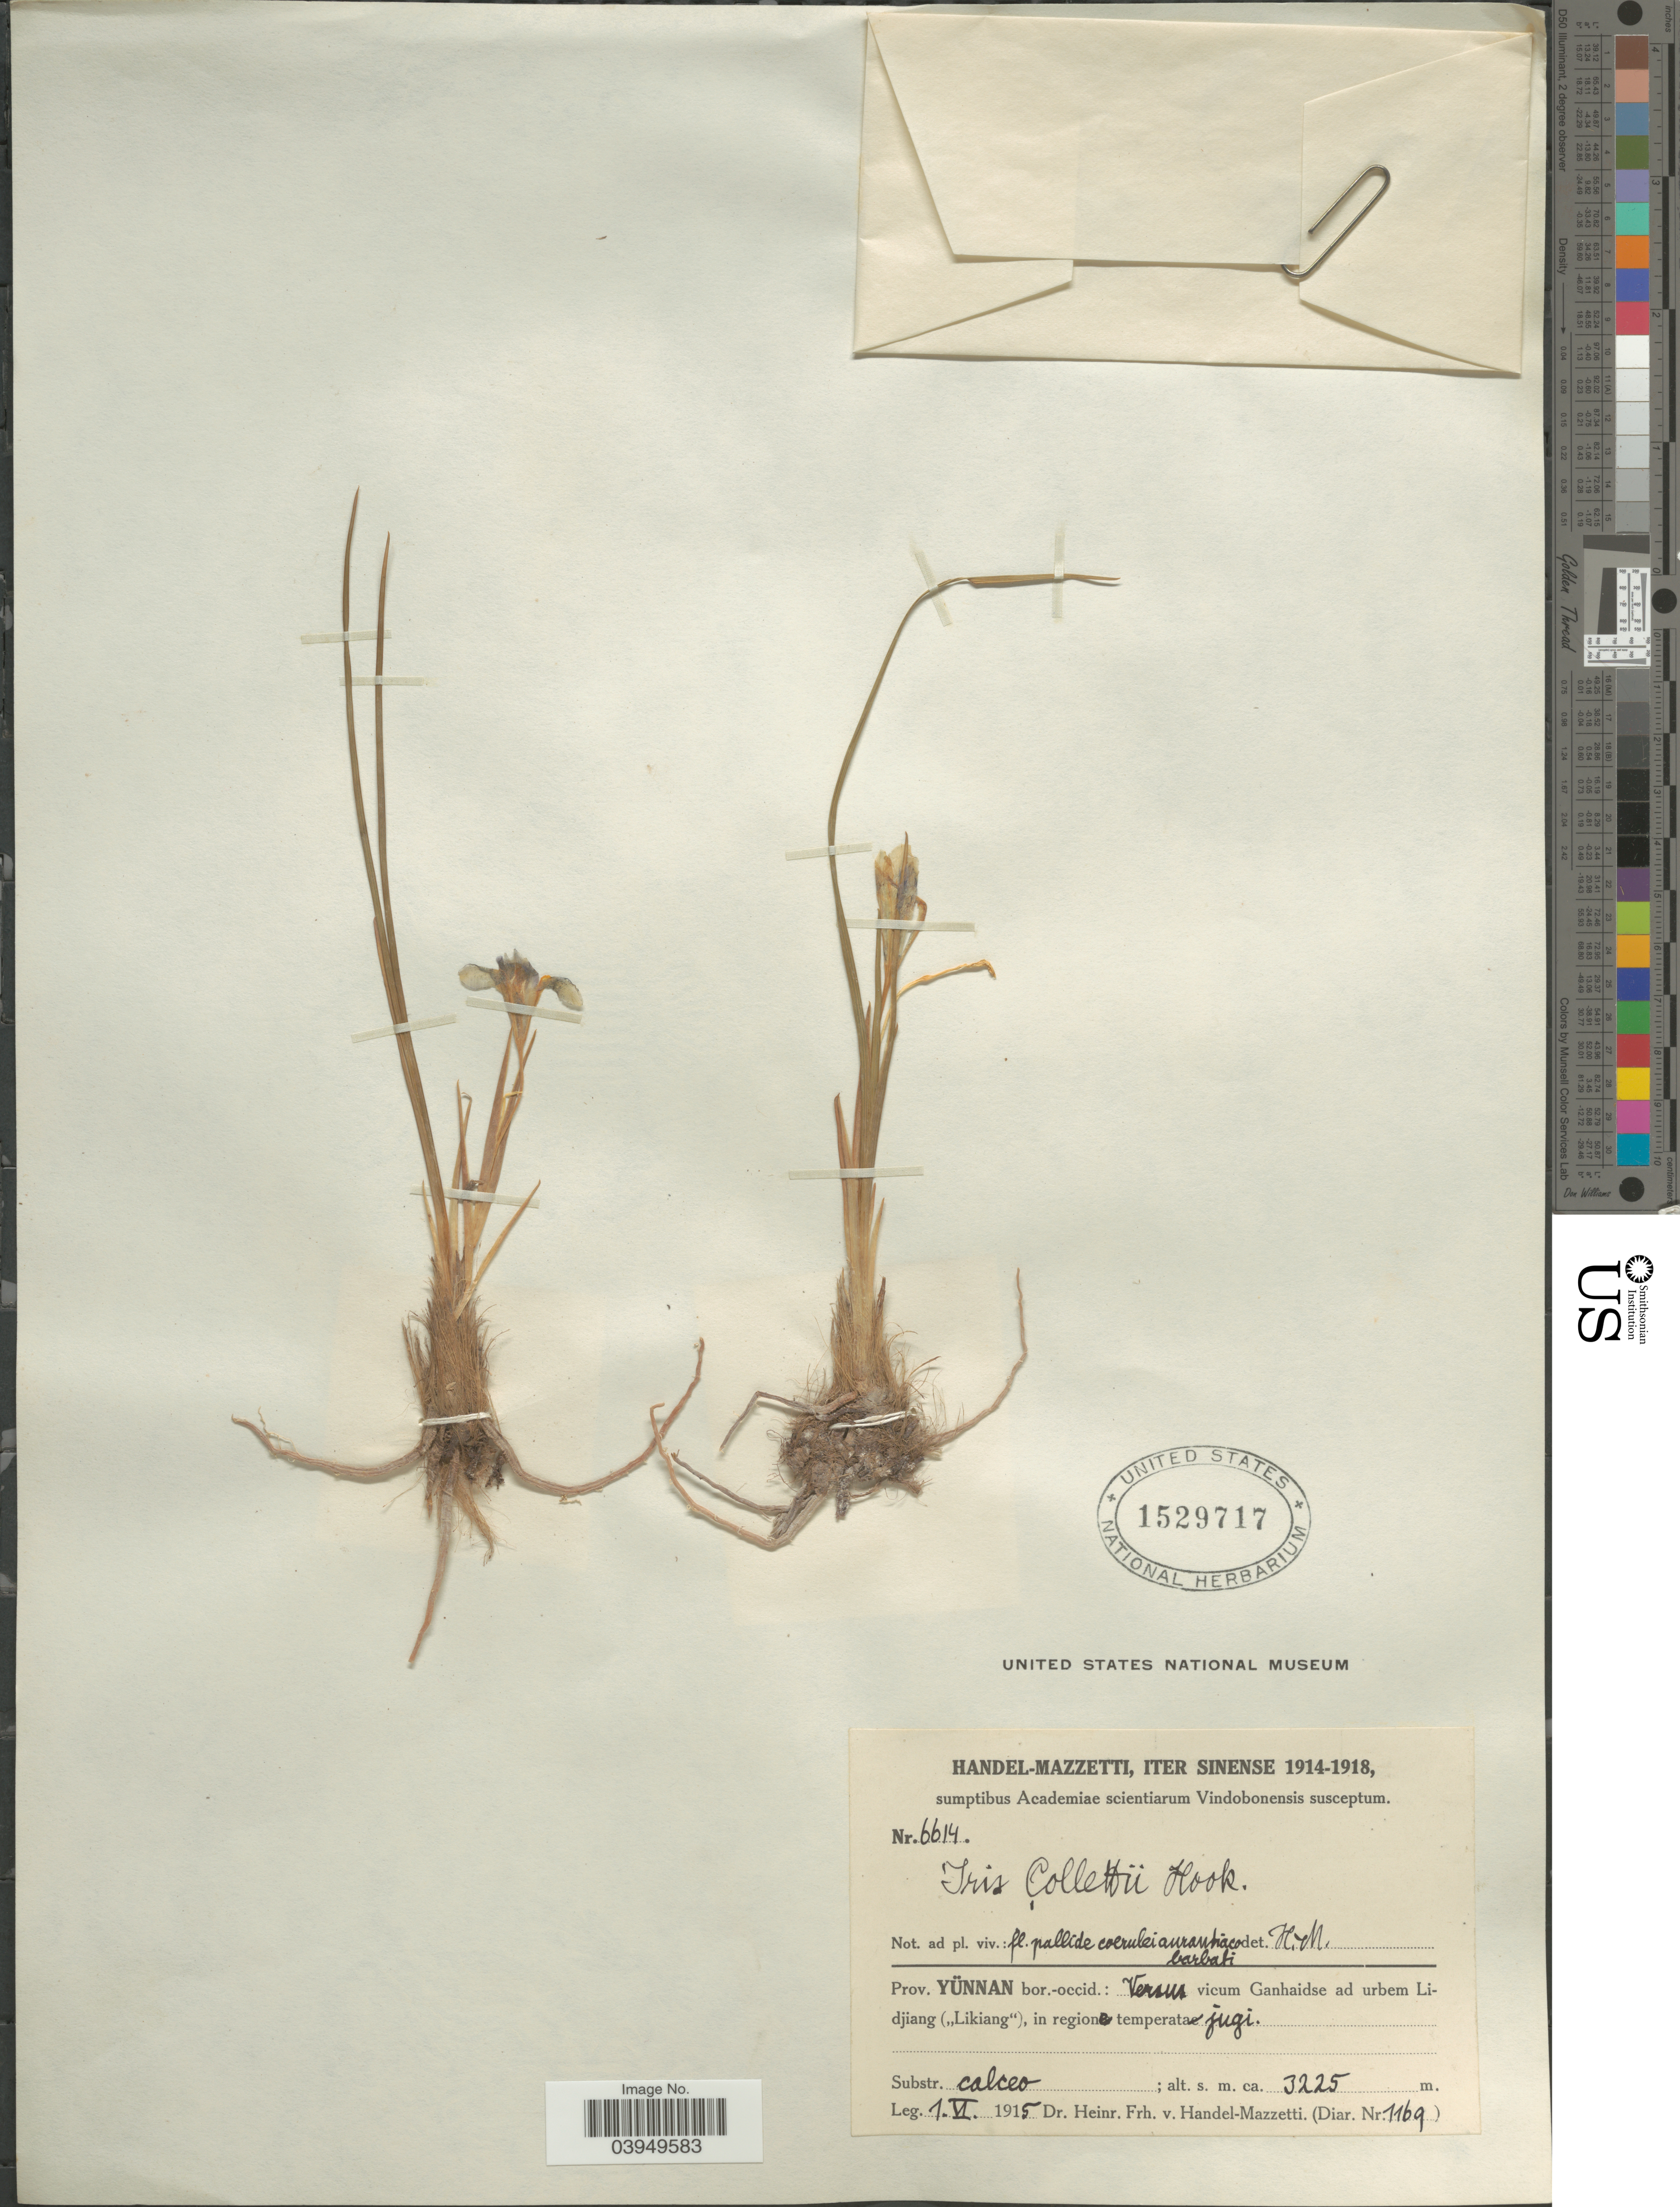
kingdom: Plantae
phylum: Tracheophyta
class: Liliopsida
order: Asparagales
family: Iridaceae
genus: Iris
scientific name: Iris collettii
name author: Hook. f.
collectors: H. Handel-Mazzetti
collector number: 6614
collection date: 1915-06-01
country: China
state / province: Yunnan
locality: Prov. Yünnan bor.occis.: Versus vicum Ganhaidse ad urbem Lidjiang ("Likiang"), in regione temperata jugi.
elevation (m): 3225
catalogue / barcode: US 1529717